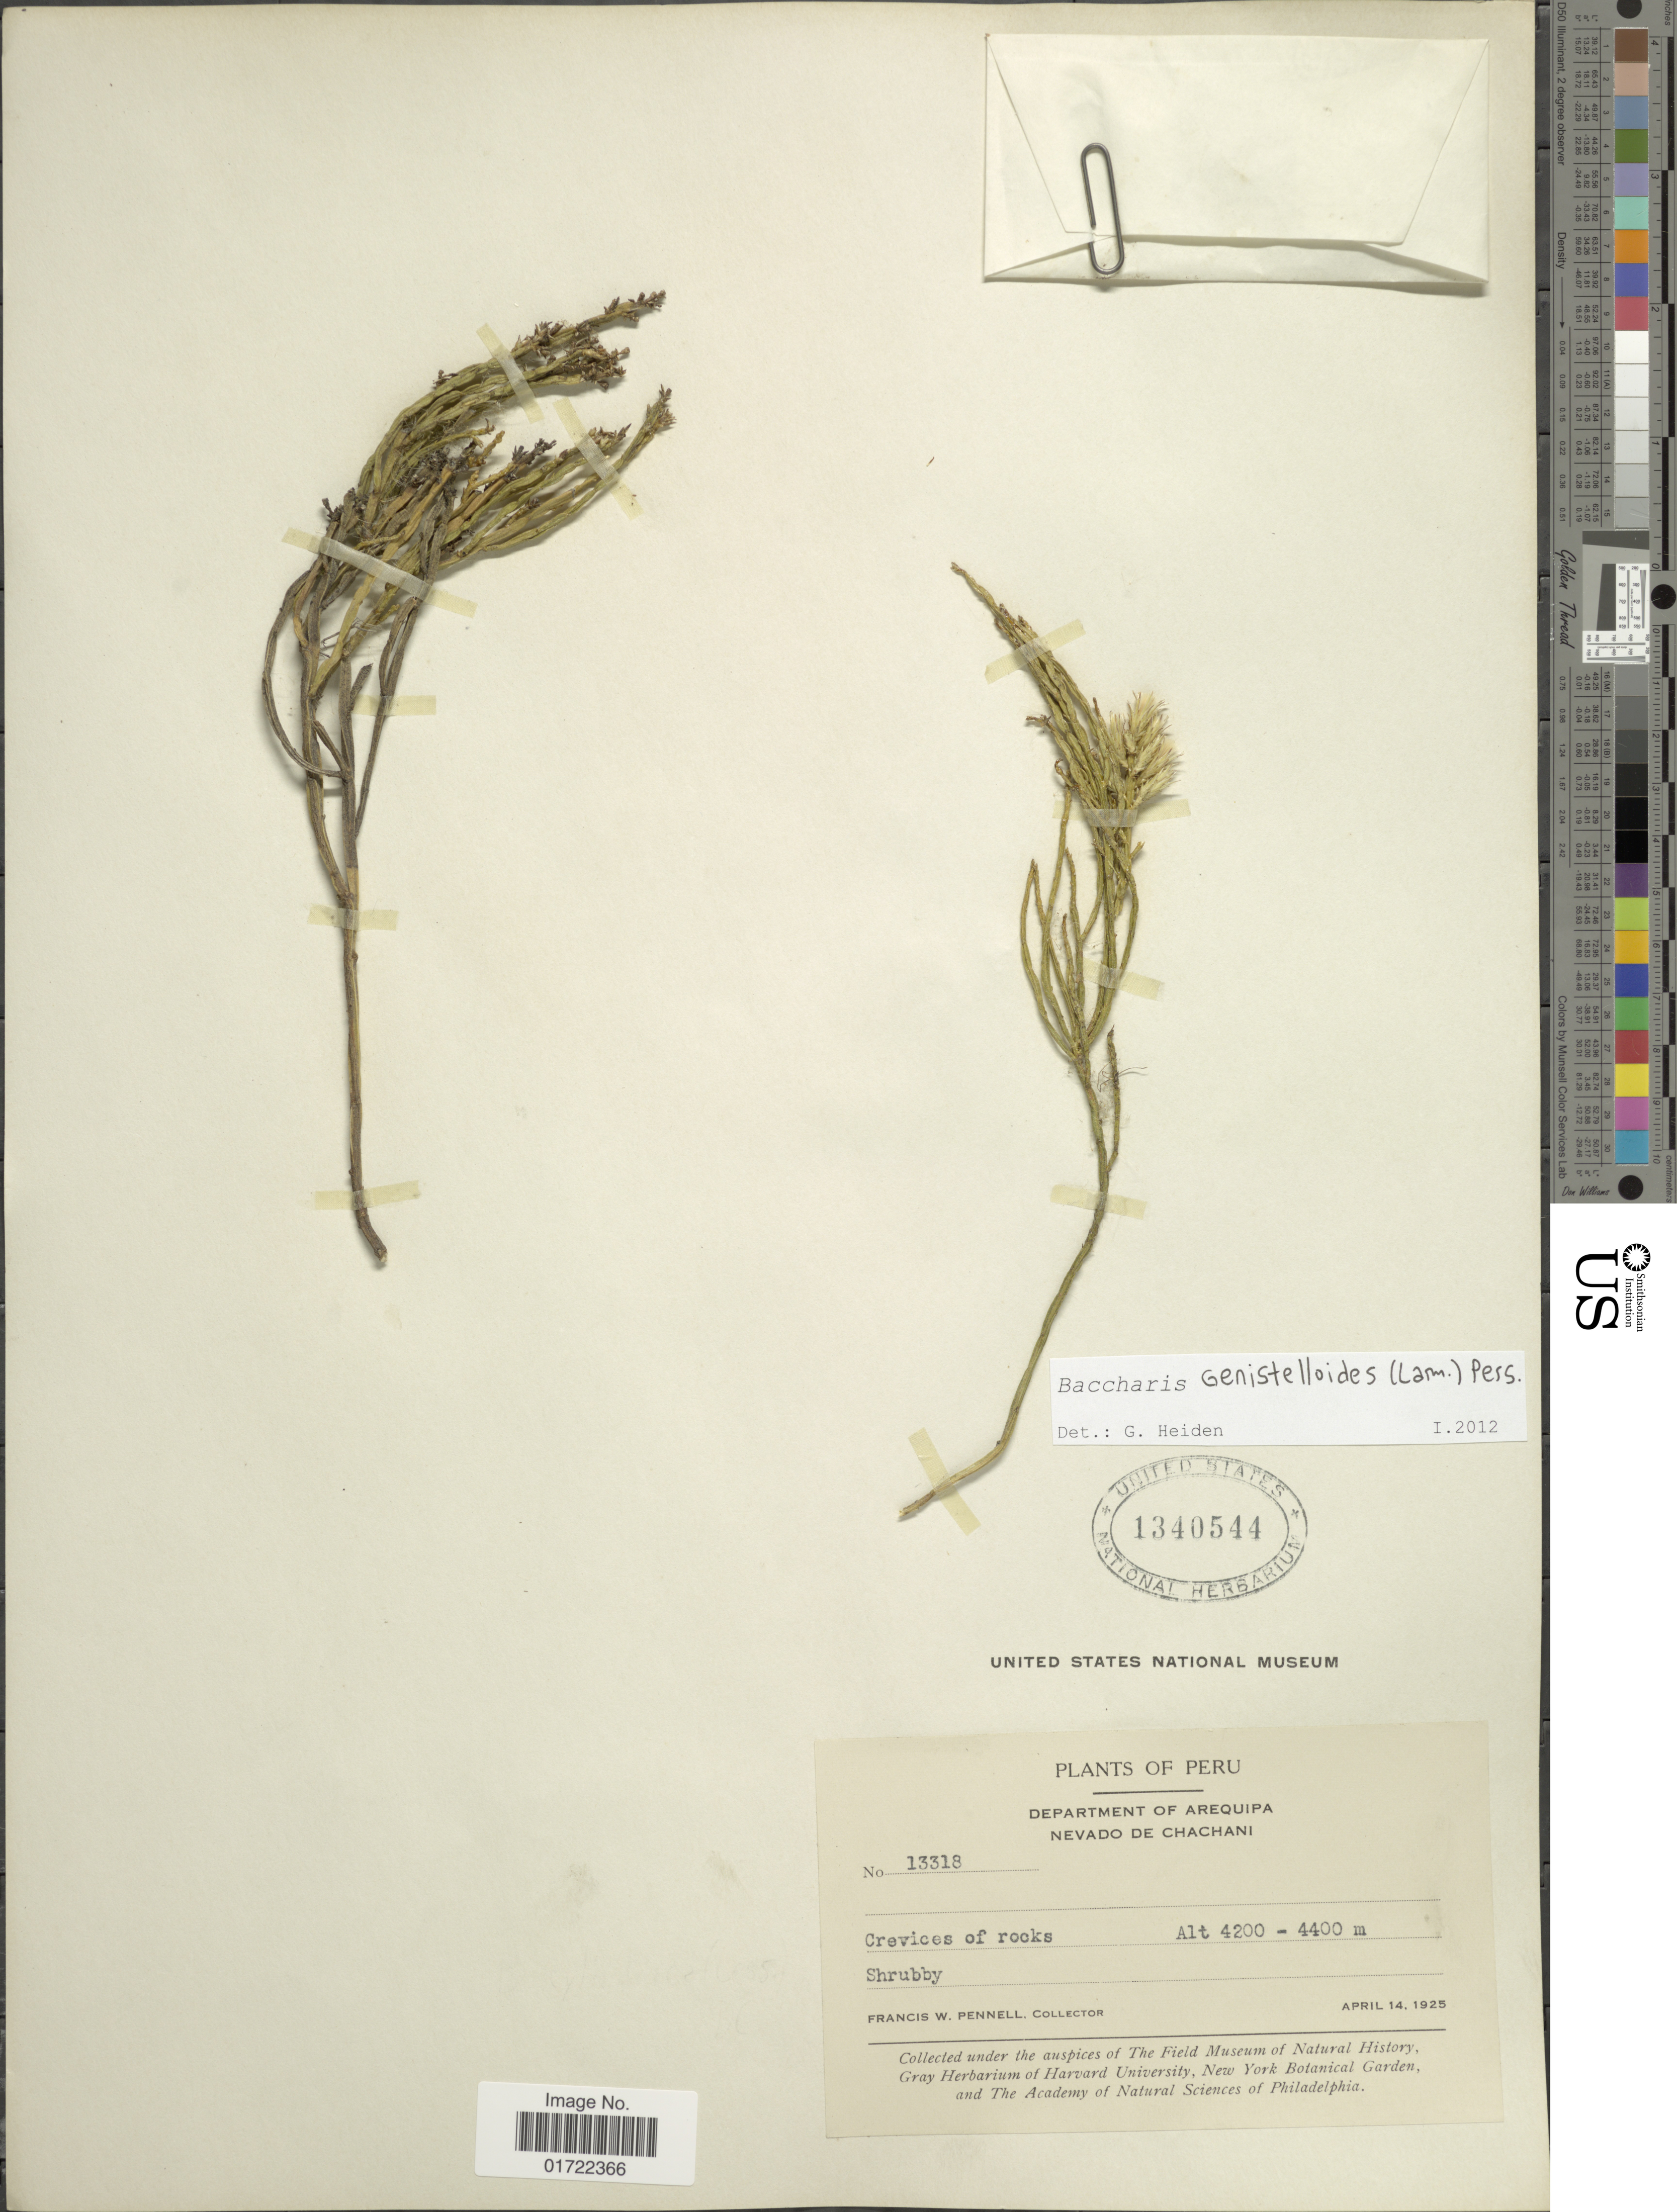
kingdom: Plantae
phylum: Tracheophyta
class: Magnoliopsida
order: Asterales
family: Asteraceae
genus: Baccharis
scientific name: Baccharis genistelloides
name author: (Lam.) Pers.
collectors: F. W. Pennell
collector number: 13318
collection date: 1925-04-14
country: Peru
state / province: Arequipa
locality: Nevado de Chachani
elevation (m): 4200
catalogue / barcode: US 1340544